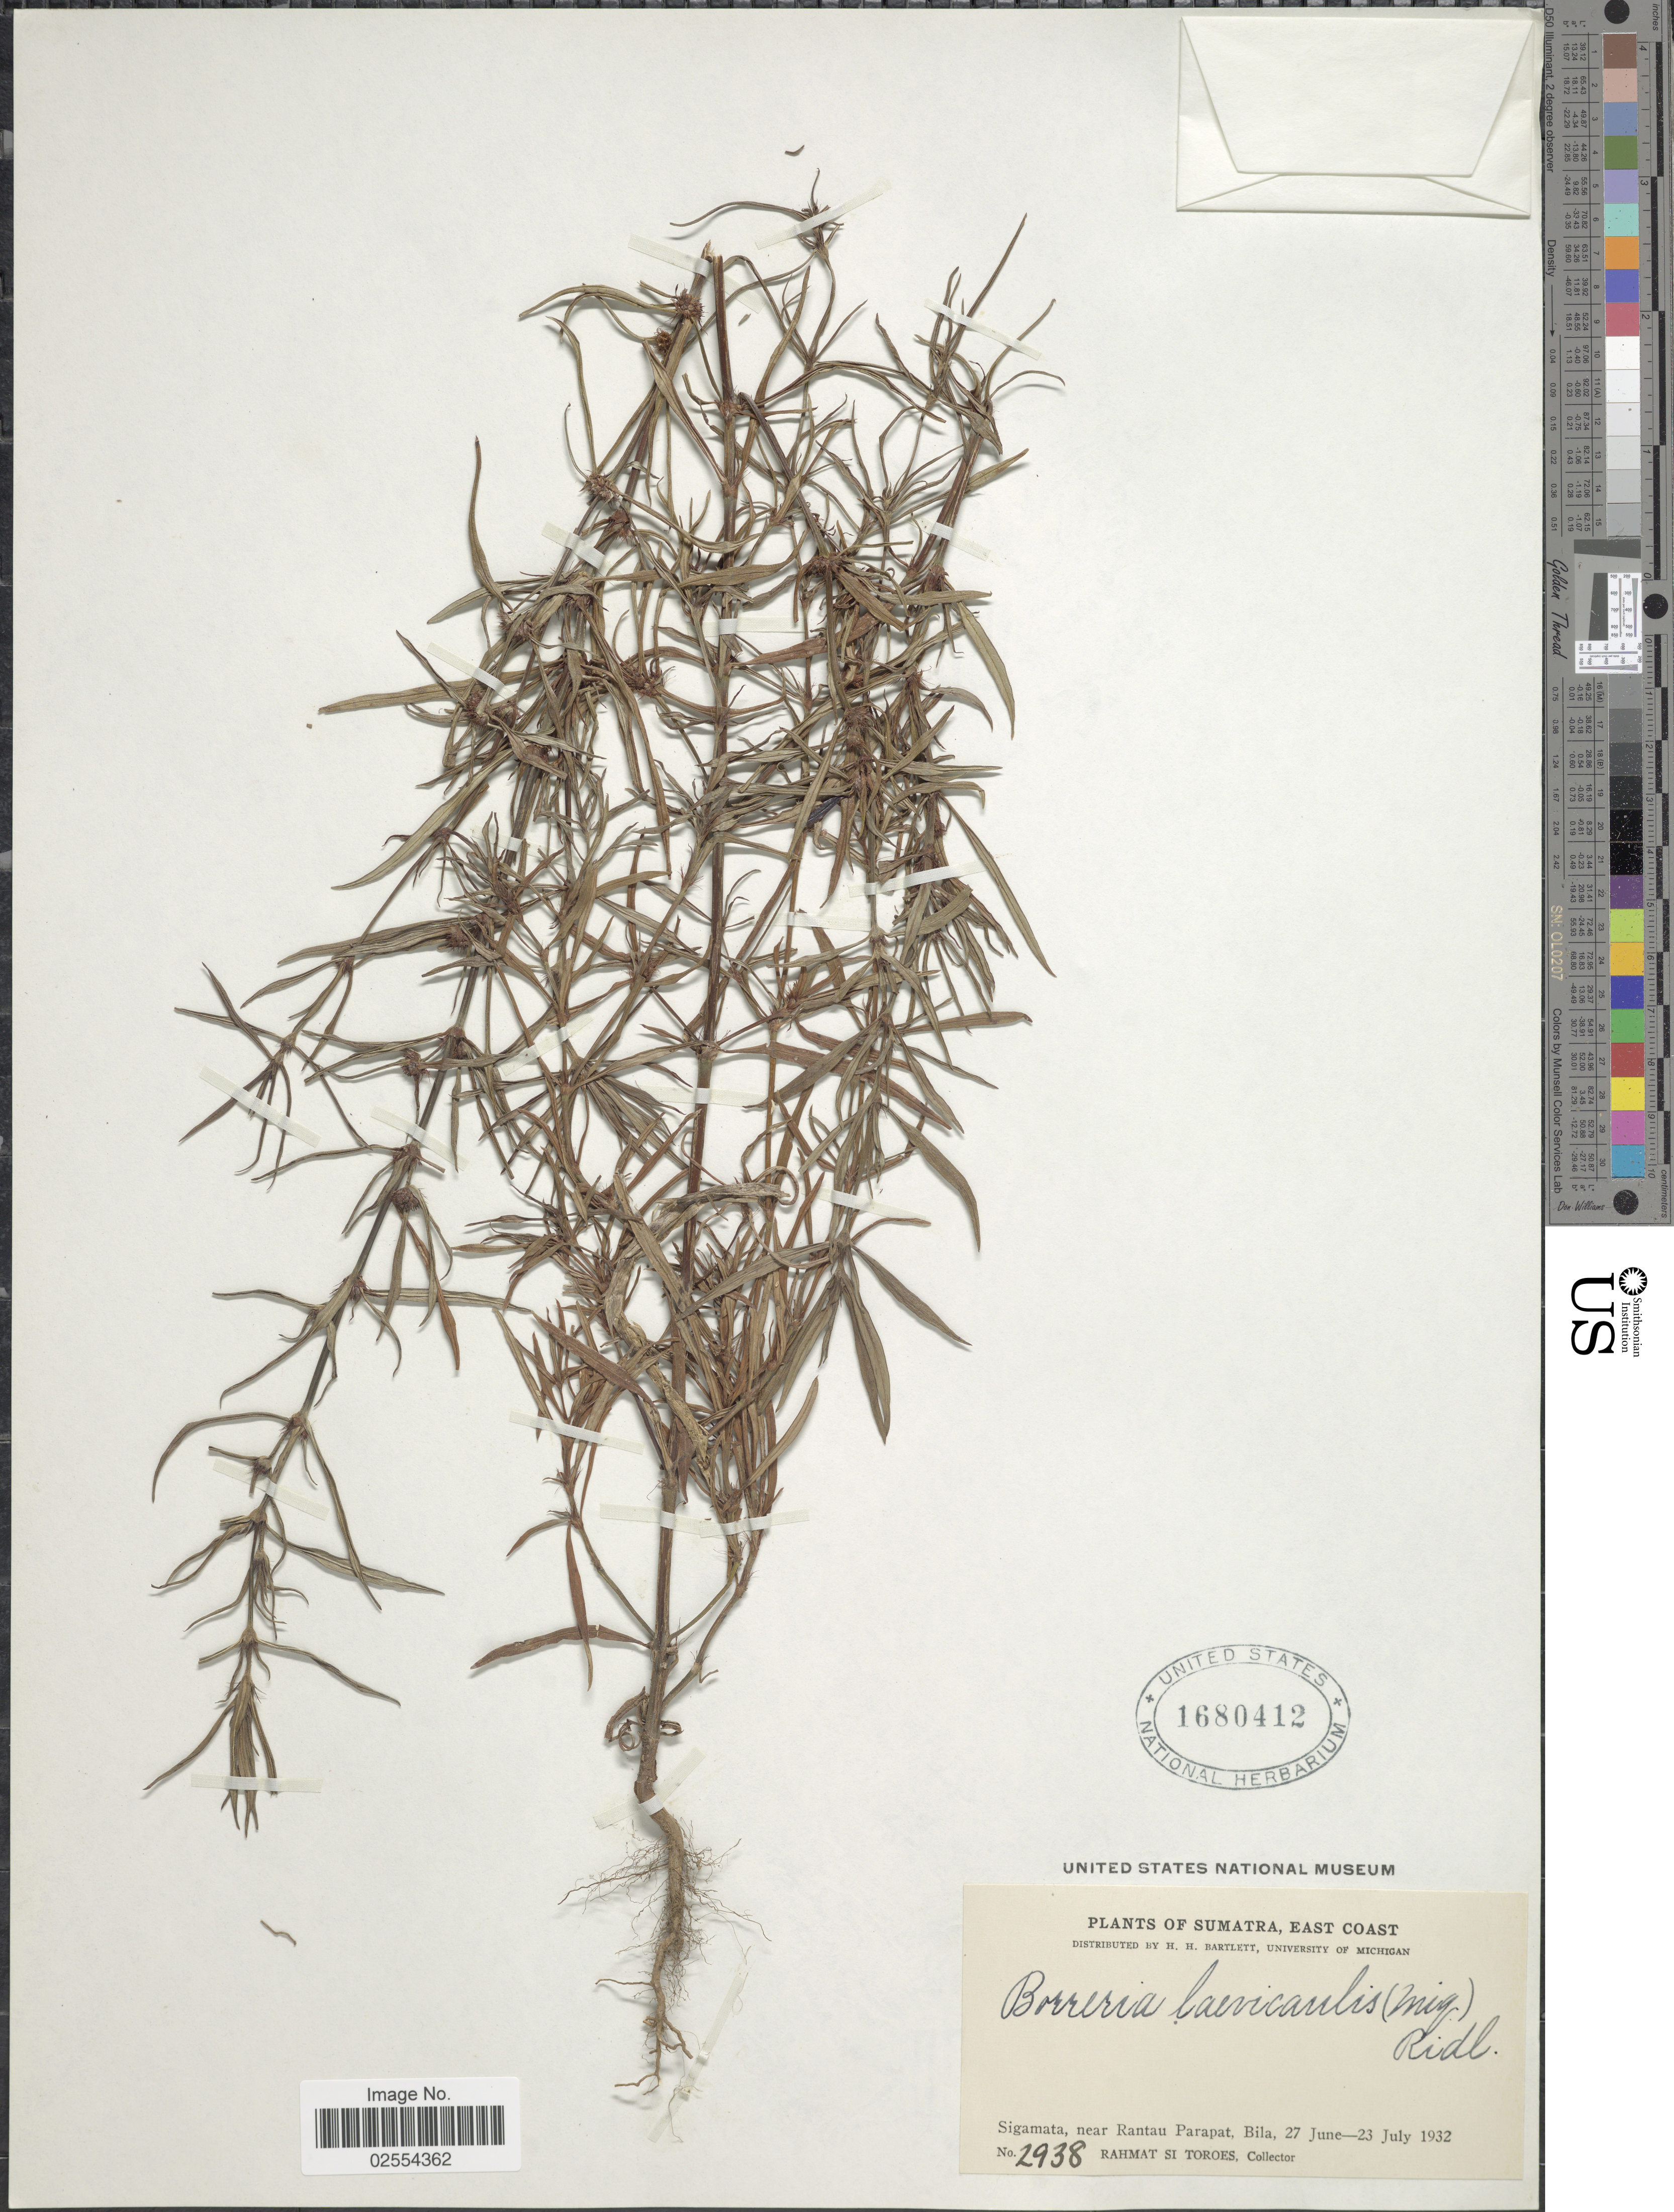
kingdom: Plantae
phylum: Tracheophyta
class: Magnoliopsida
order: Gentianales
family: Rubiaceae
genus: Spermacoce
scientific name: Spermacoce laevicaulis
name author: Miq.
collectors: Rahmat Si Boeea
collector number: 2938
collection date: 1932-06-27/1932-07-23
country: Indonesia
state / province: Sumatra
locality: East Coast, Sigamata, near Rantau Parapat, Bila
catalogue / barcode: US 1680412